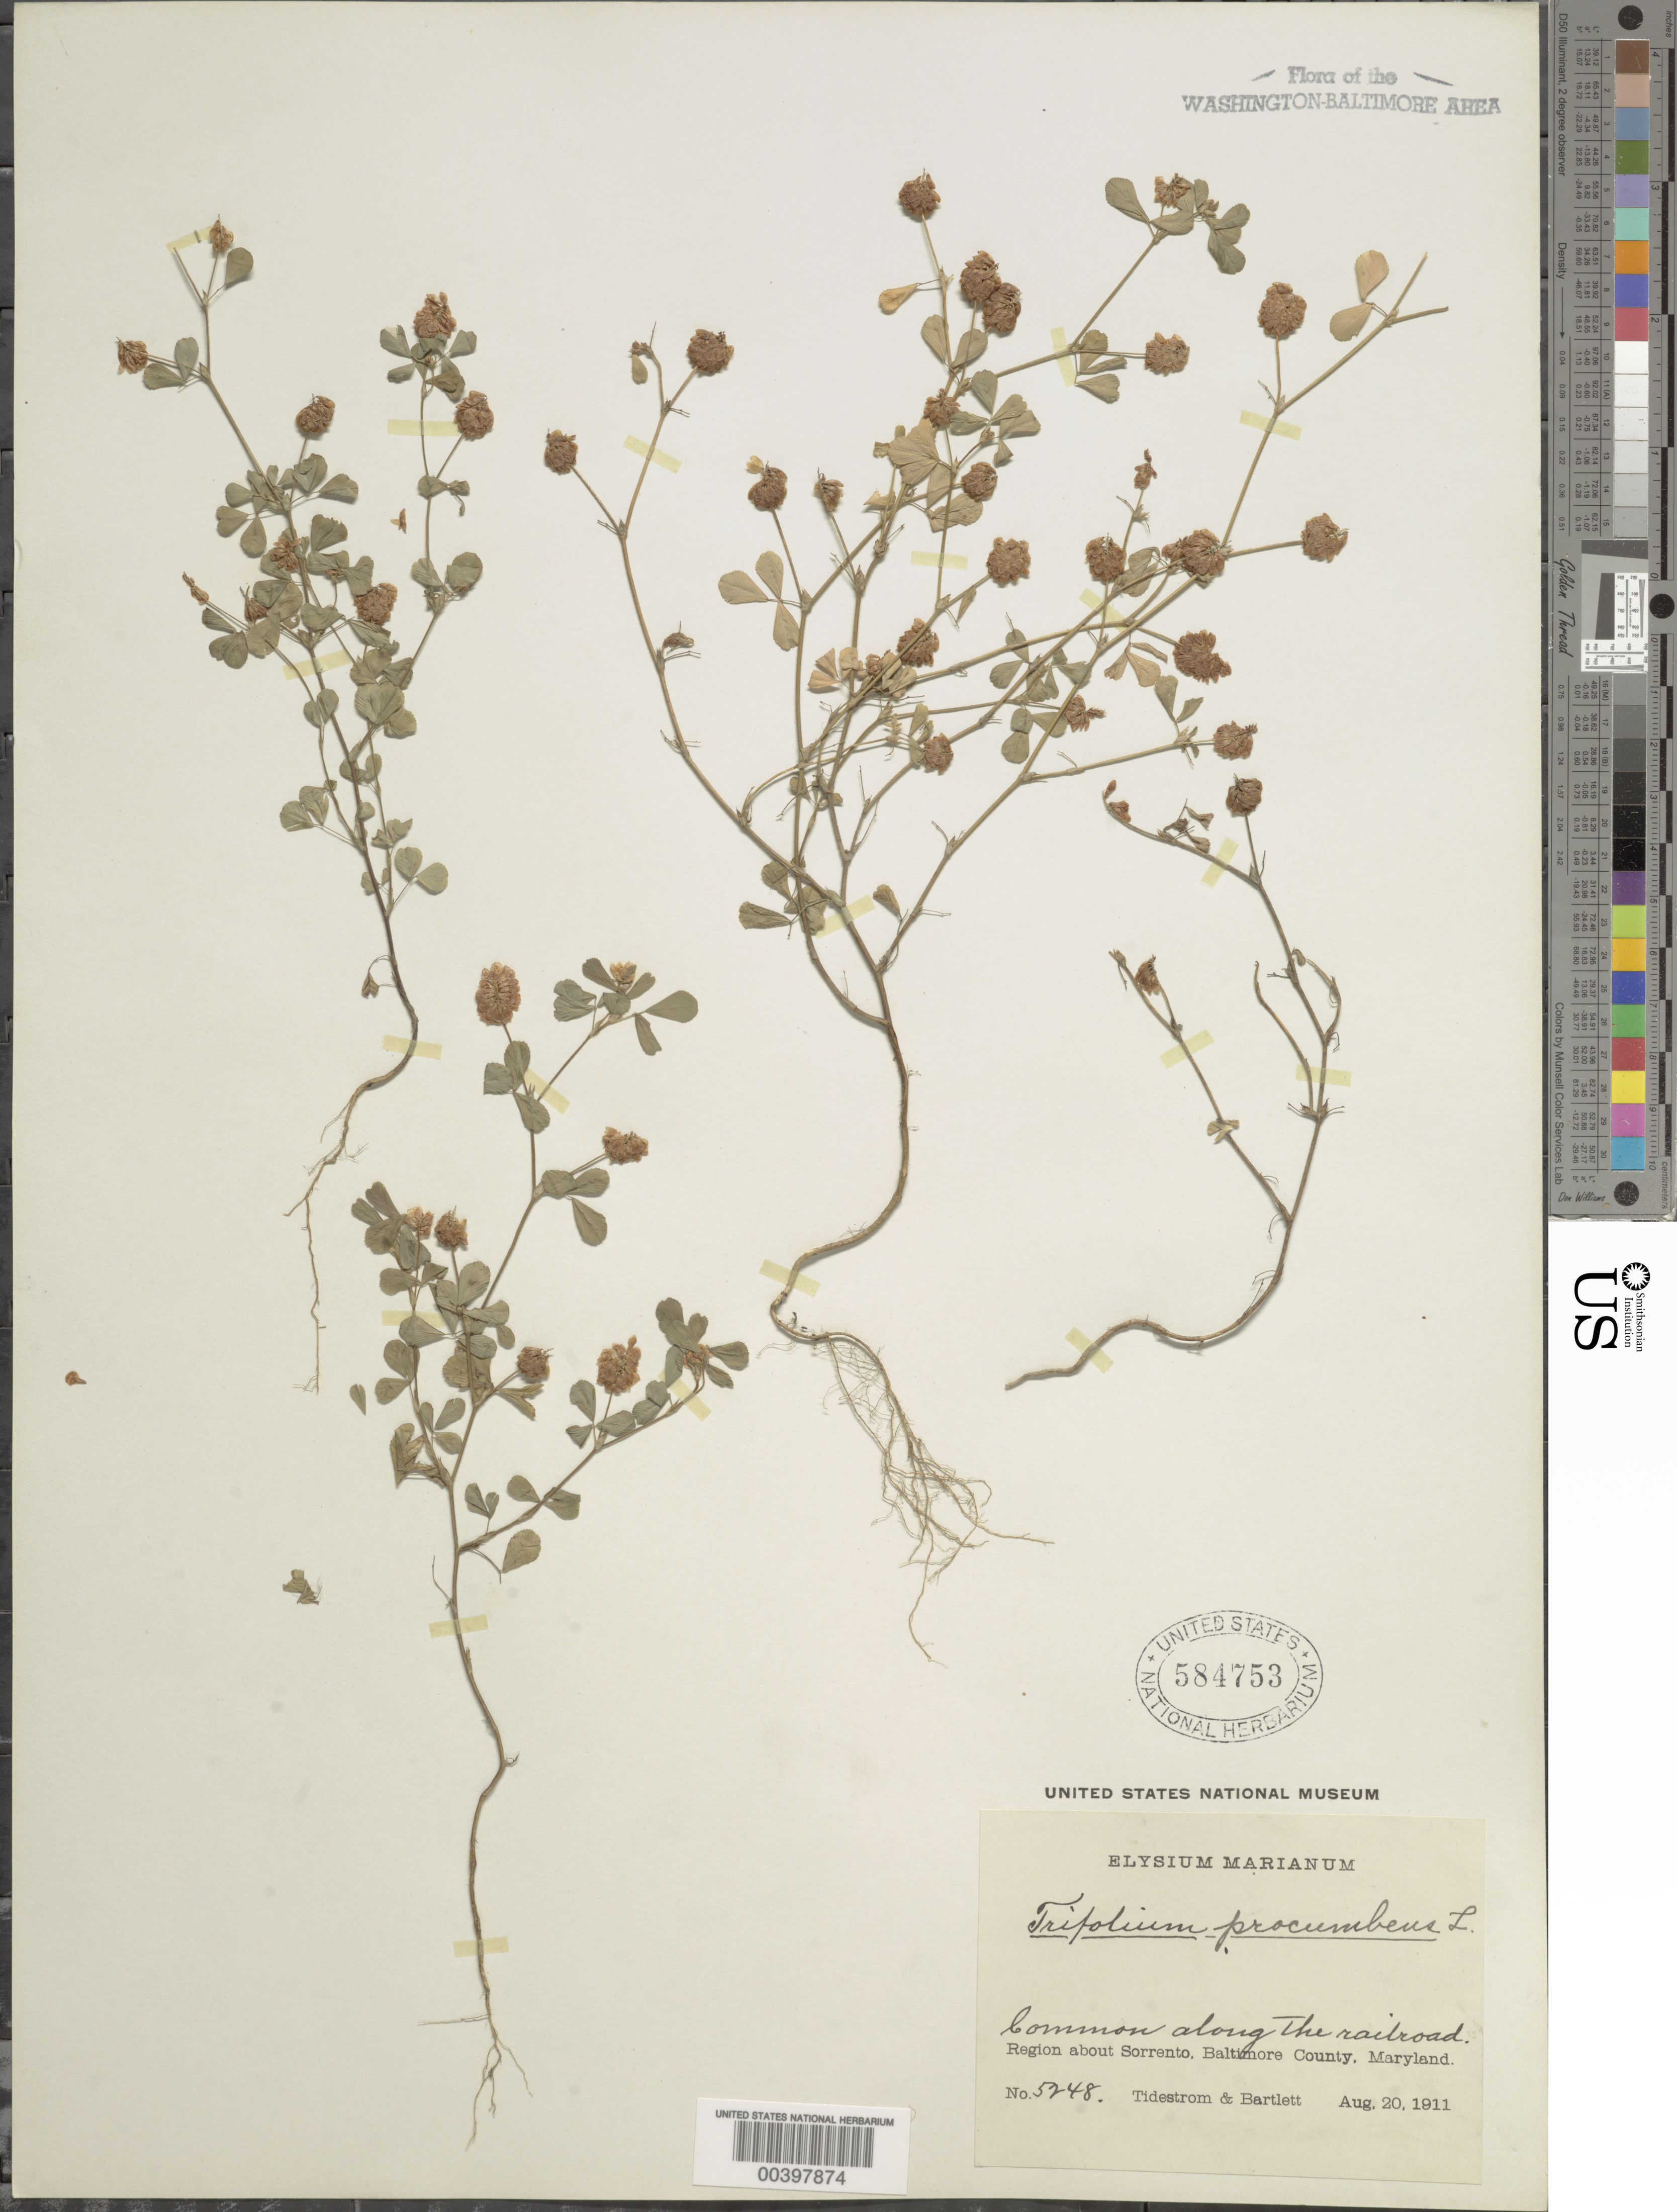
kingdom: Plantae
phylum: Tracheophyta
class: Magnoliopsida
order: Fabales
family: Fabaceae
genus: Trifolium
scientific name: Trifolium campestre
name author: Schreb.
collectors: I. F. Tidestrom & H. H. Bartlett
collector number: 5248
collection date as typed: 20 Aug 1911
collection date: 1911-08-20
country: United States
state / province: Maryland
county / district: Baltimore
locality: Railroad, Sorrento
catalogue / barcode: US 584753